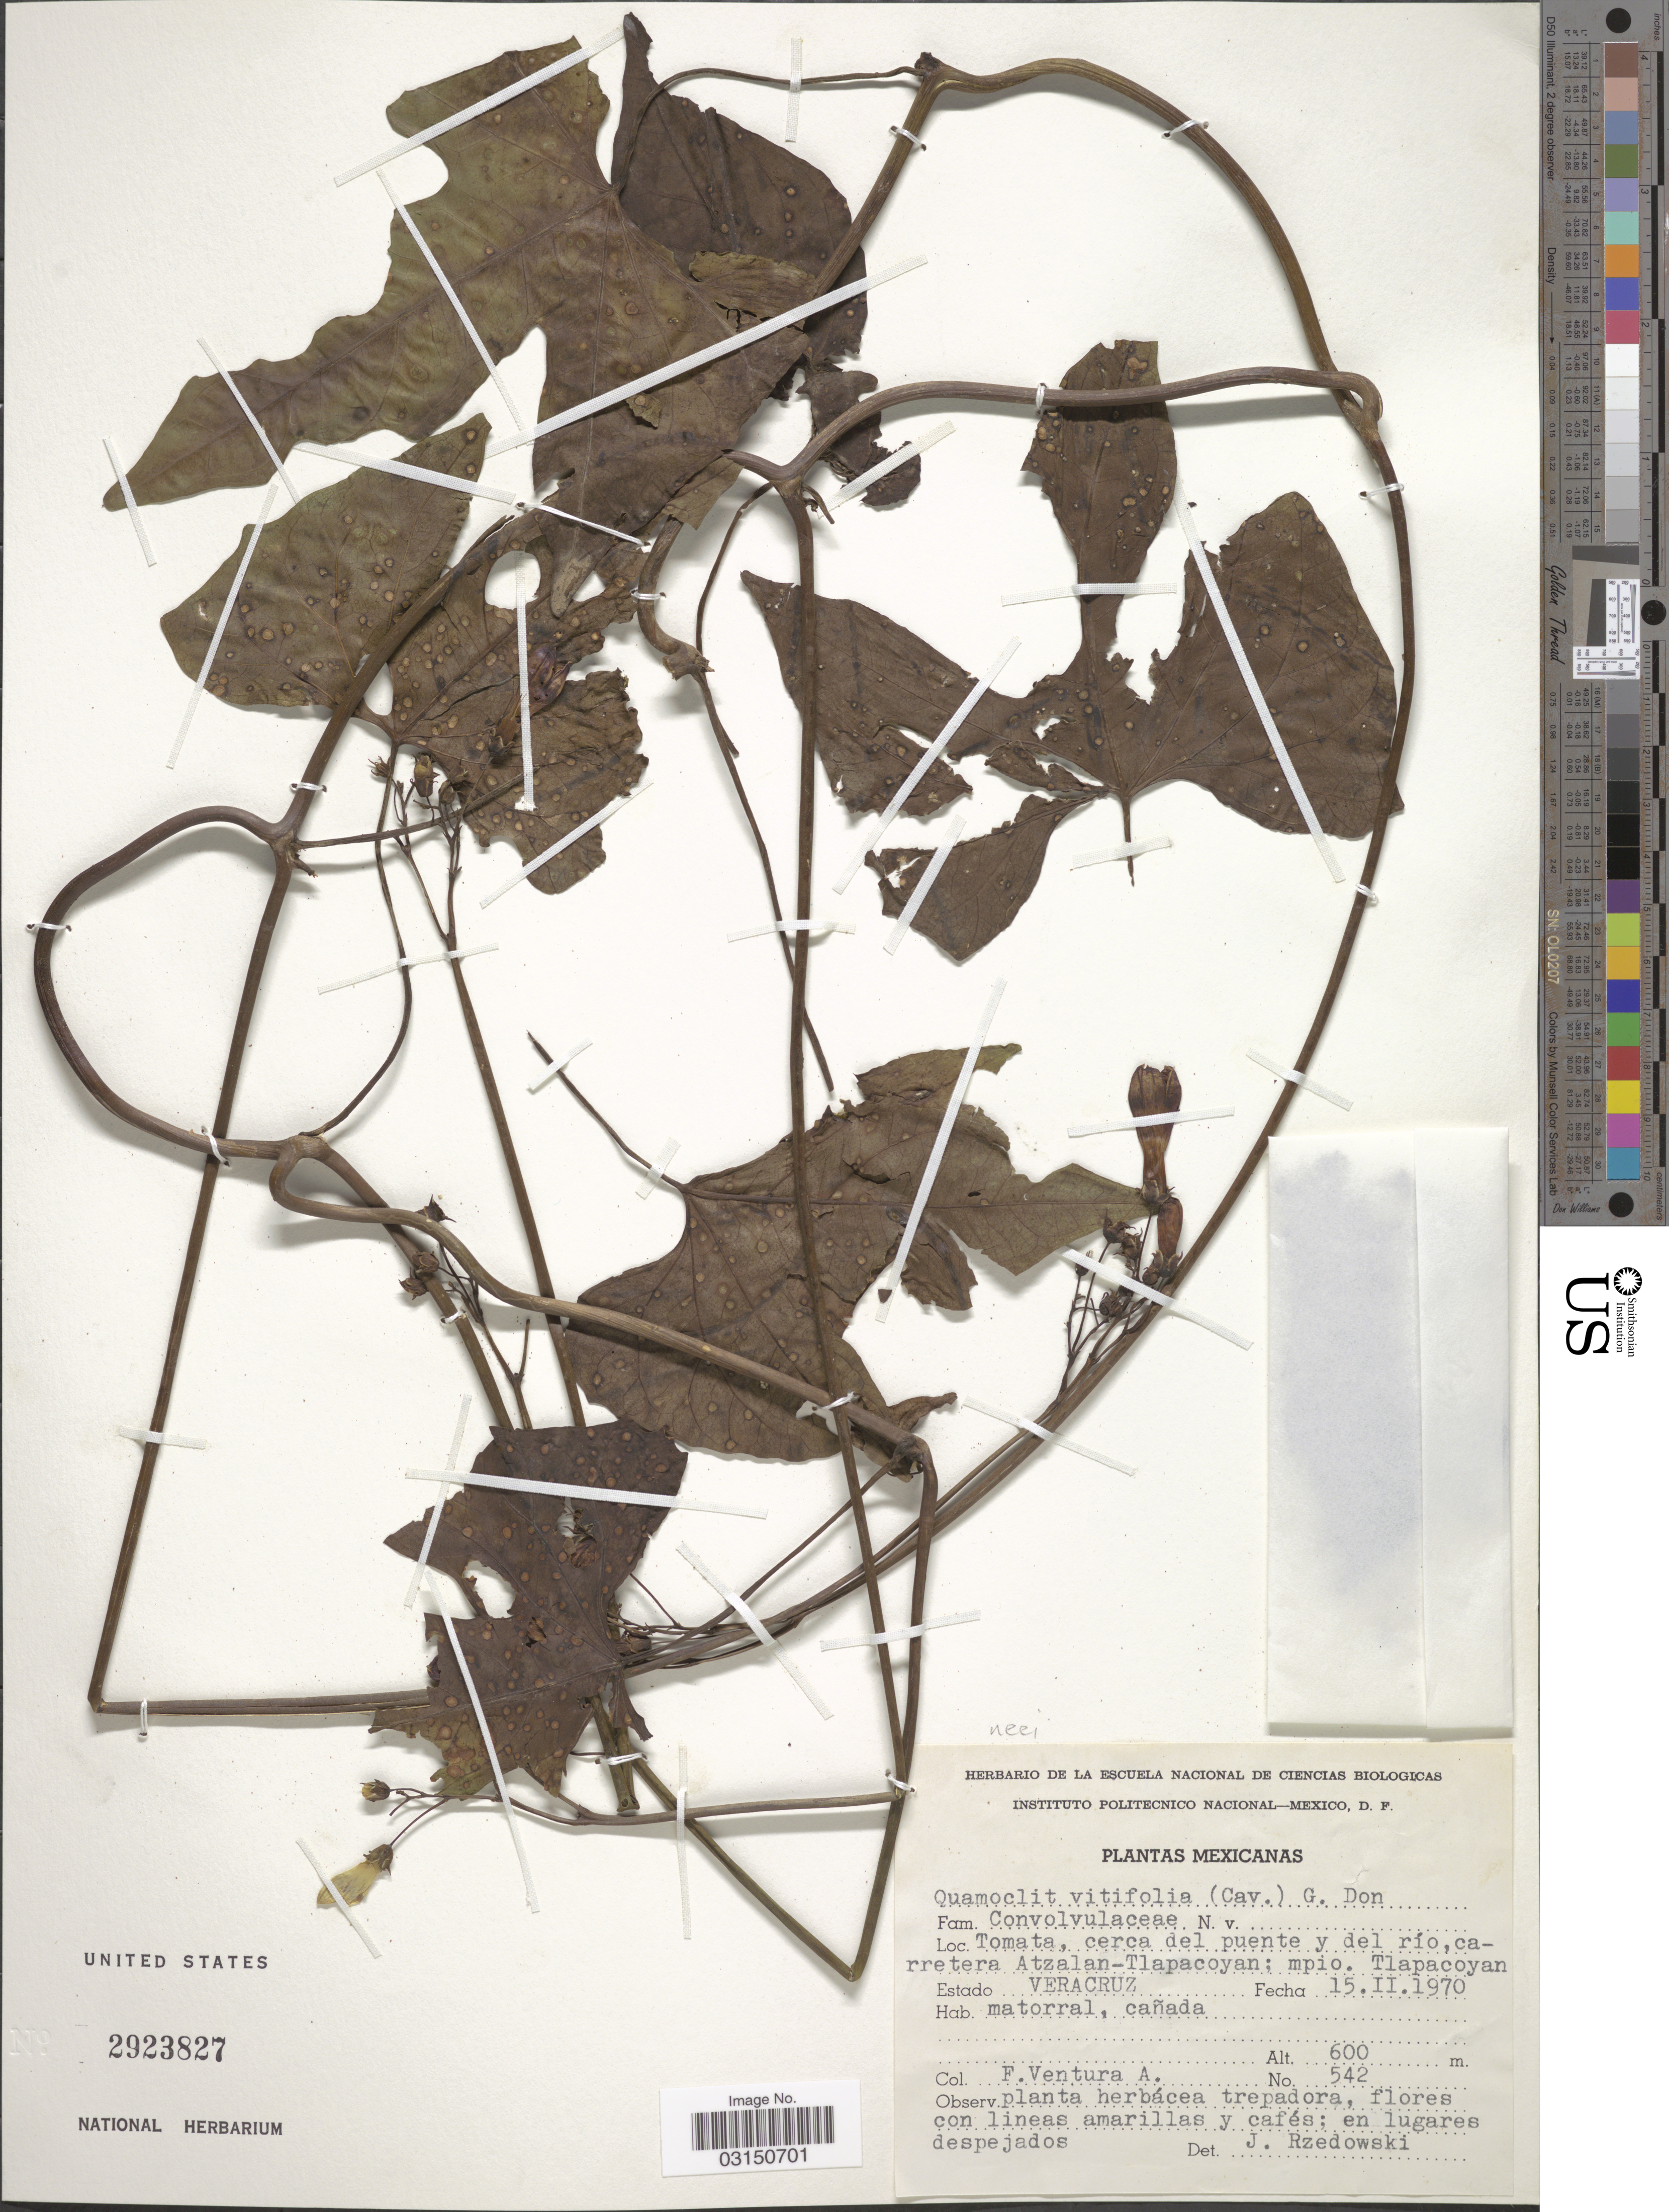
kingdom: Plantae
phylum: Tracheophyta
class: Magnoliopsida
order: Solanales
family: Convolvulaceae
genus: Ipomoea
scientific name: Ipomoea neei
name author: (Spreng.) O'Donell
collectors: A. Ventura A.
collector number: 542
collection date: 1970-02-15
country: Mexico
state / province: Veracruz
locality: Tomata, cerca del puente y del río, carretera Atzalan-Tlapacoyan; mpio. Tlapacoyan. Estado Veracruz.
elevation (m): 600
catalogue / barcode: US 2923827